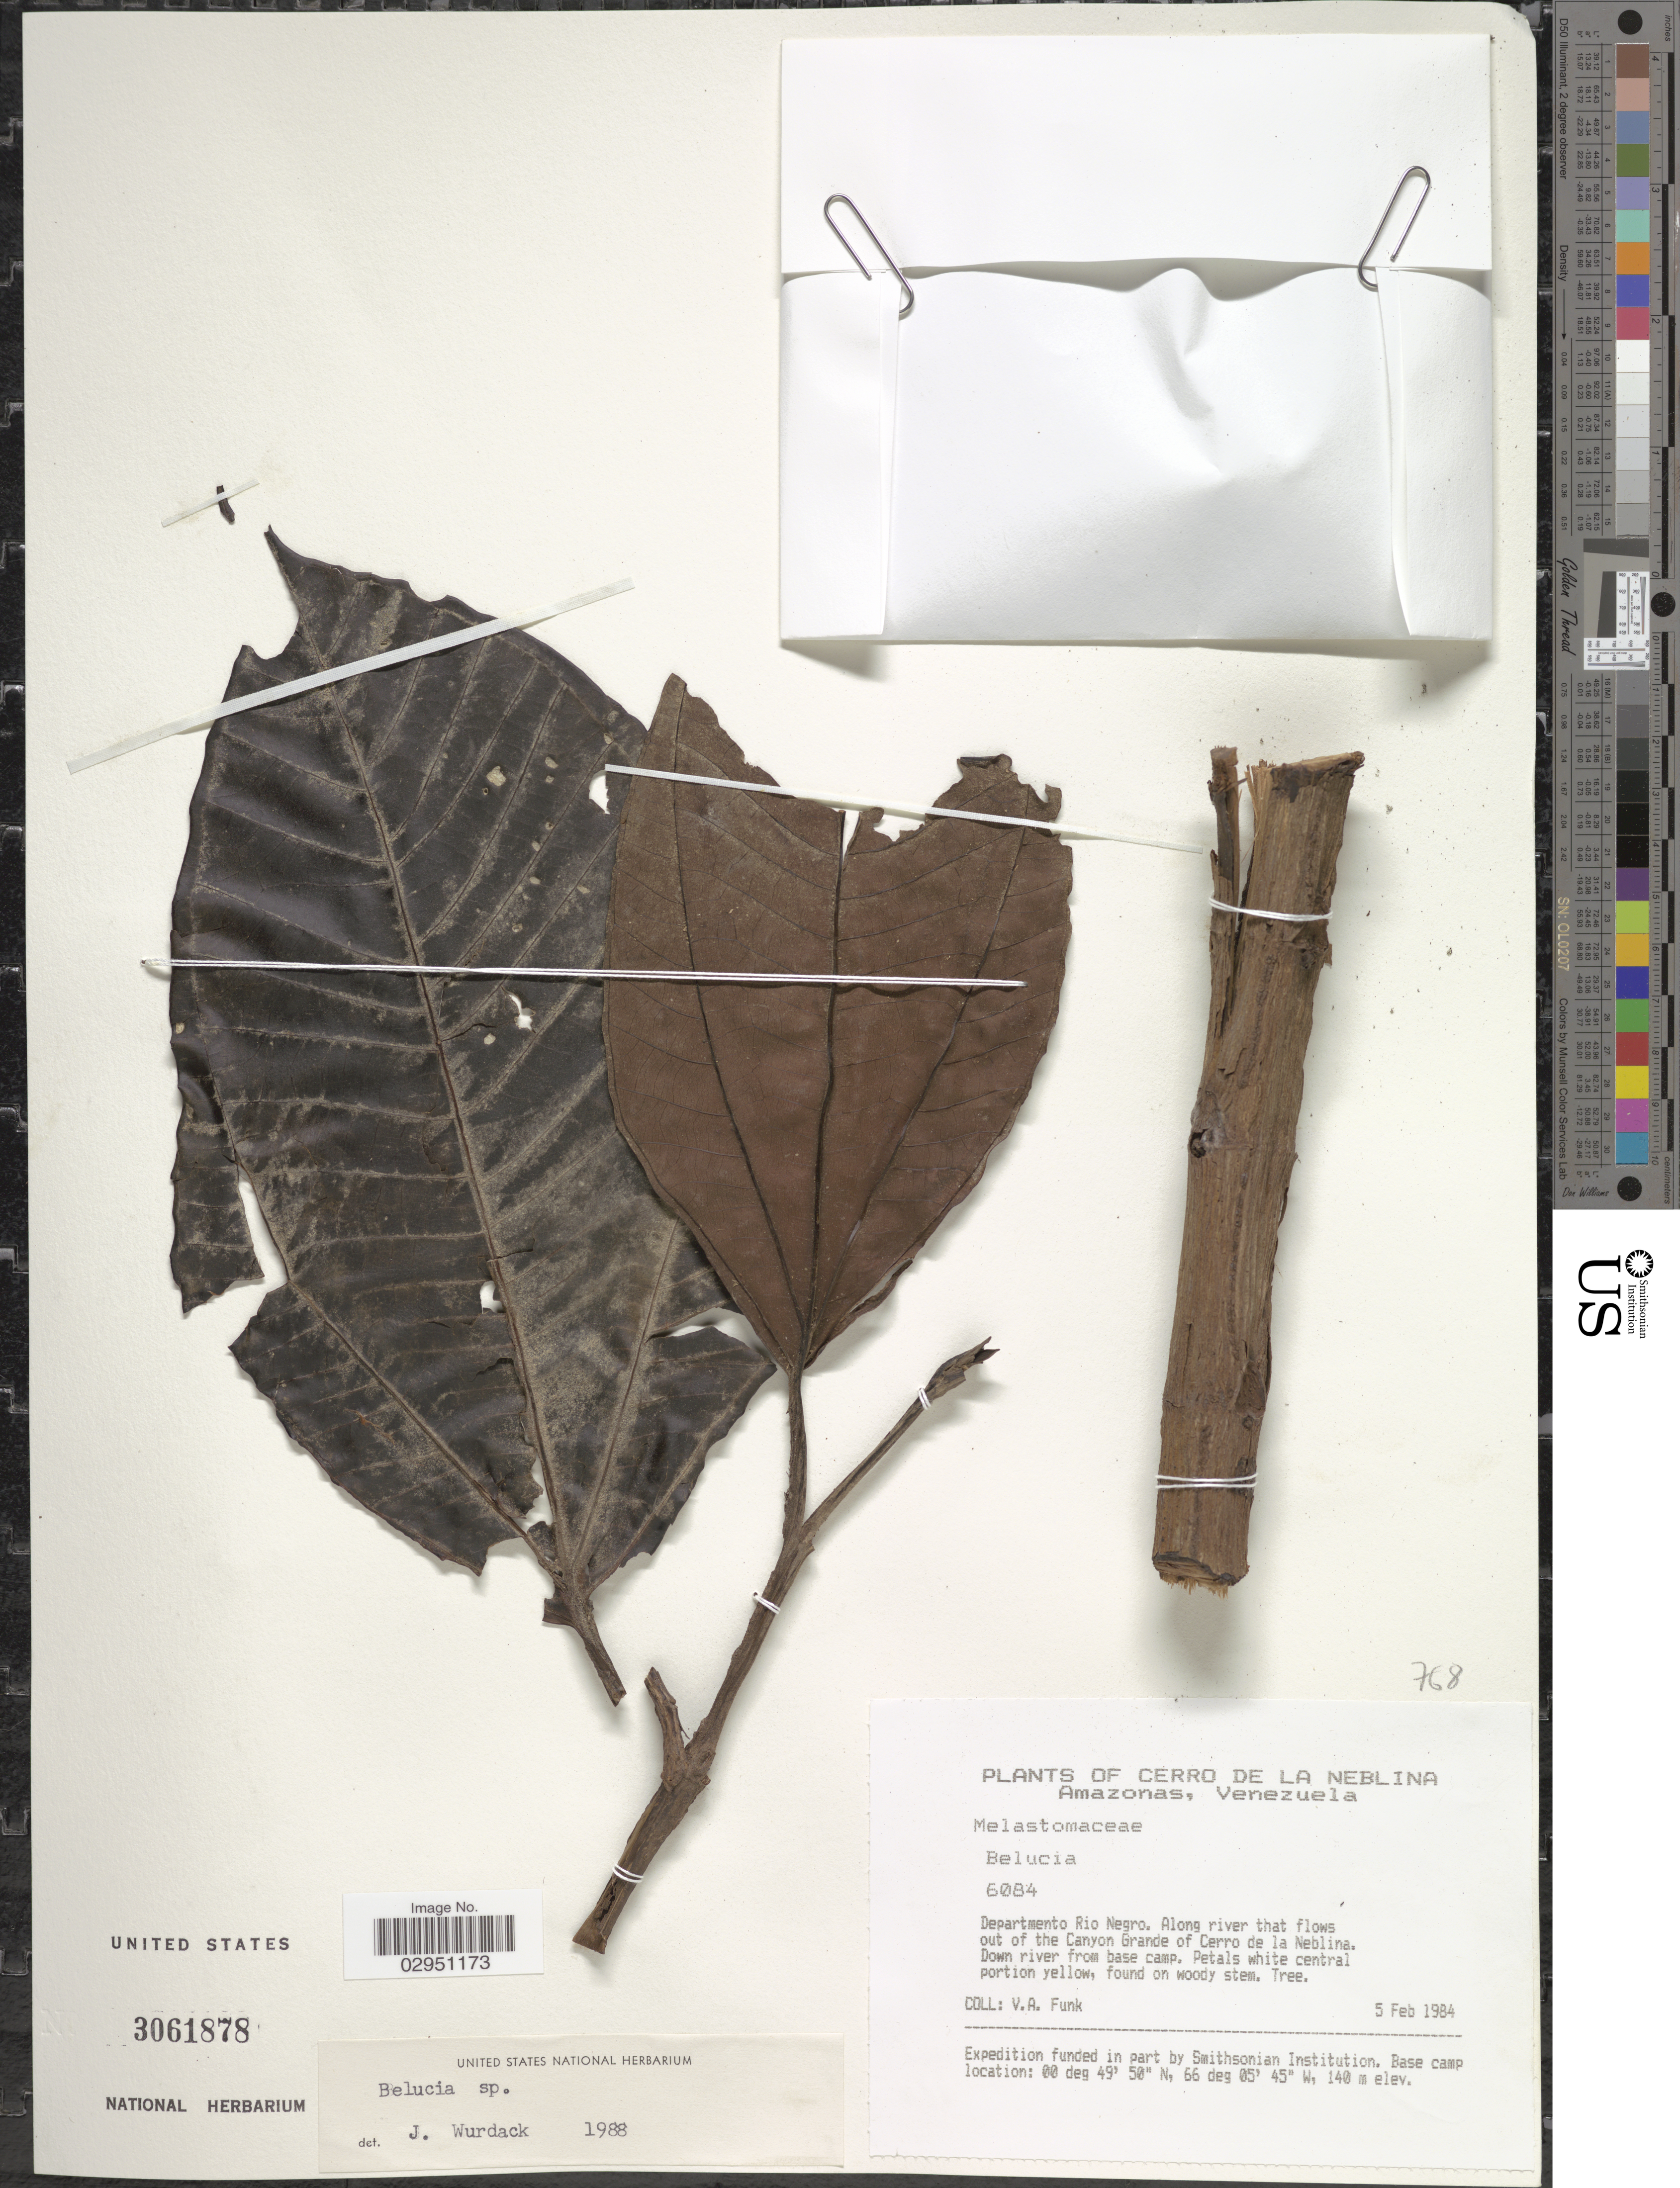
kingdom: Plantae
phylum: Tracheophyta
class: Magnoliopsida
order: Myrtales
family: Melastomataceae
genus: Bellucia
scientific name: Bellucia pentamera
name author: Naudin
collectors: V. Funk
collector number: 6084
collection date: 1984-02-05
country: Venezuela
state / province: Amazonas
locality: Departmento Rio Negro. Along river that flows out of the Canyon Grande of Cerro de la Neblina.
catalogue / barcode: US 3061878